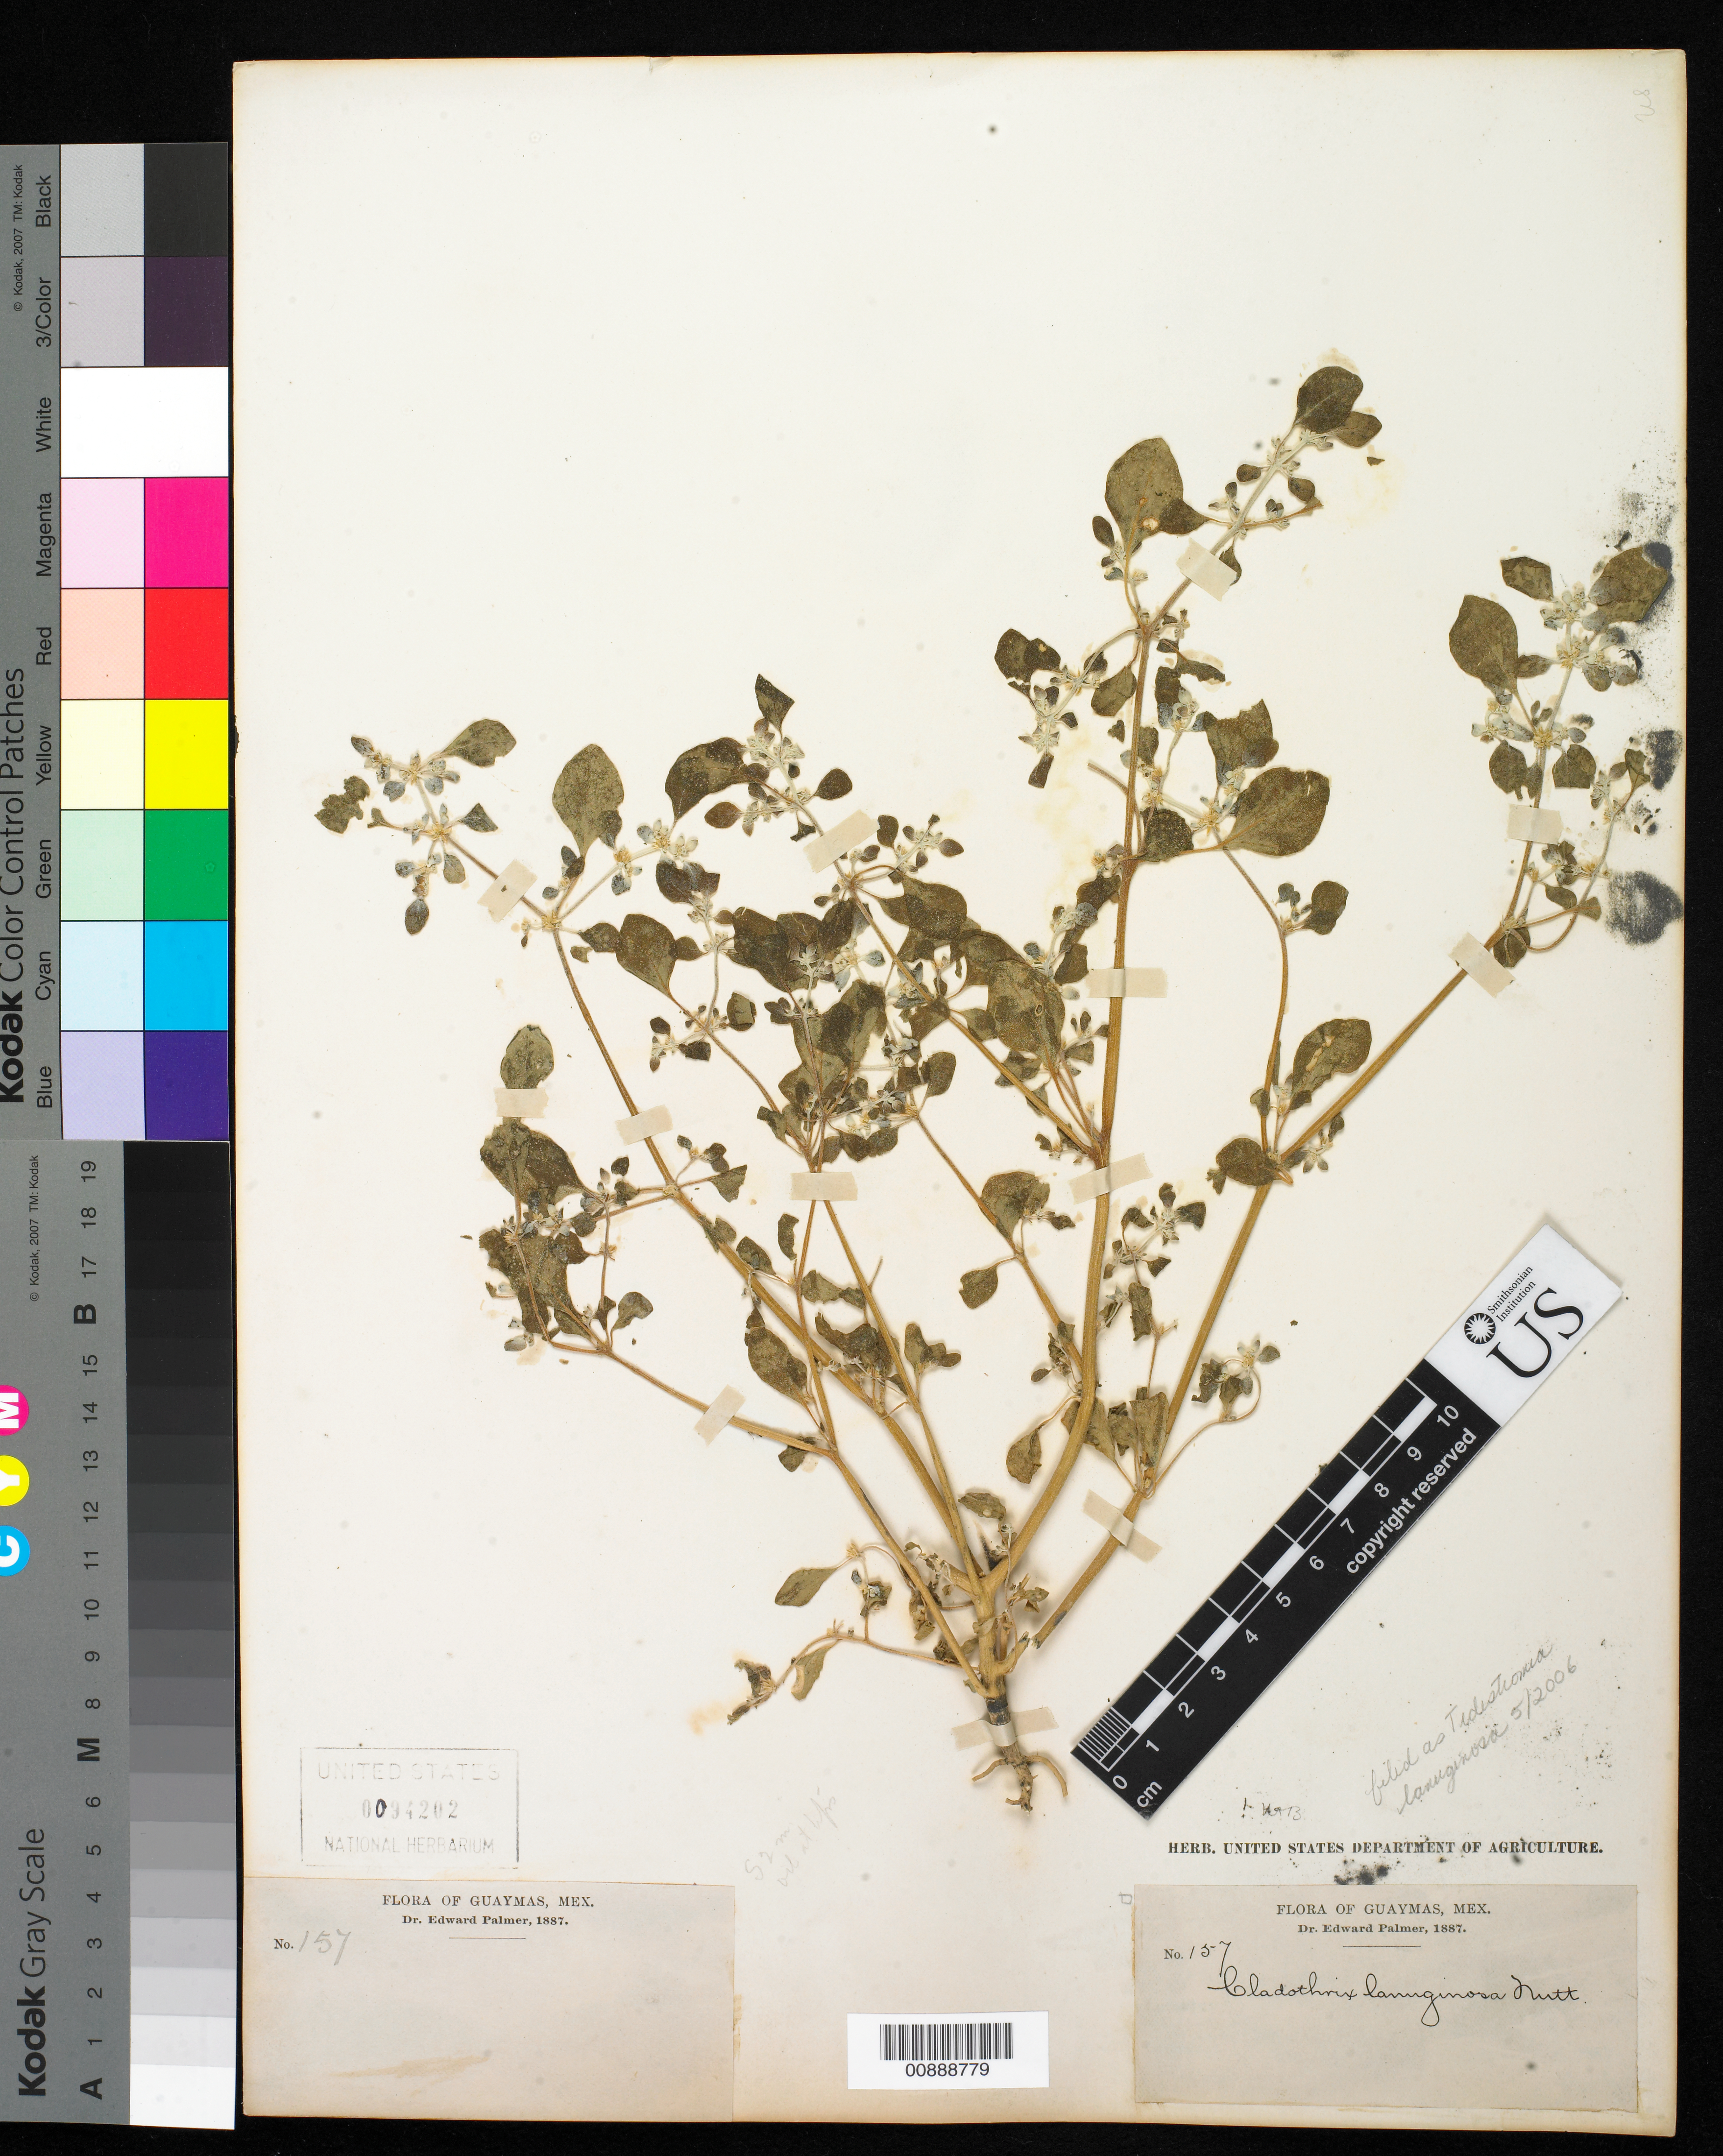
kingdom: Plantae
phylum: Tracheophyta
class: Magnoliopsida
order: Caryophyllales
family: Amaranthaceae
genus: Tidestromia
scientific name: Tidestromia lanuginosa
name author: (Nutt.) Standl.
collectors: E. Palmer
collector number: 157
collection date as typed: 1887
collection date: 1887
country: Mexico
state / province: Sonora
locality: Guaymas, Sonora.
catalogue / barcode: US 94202